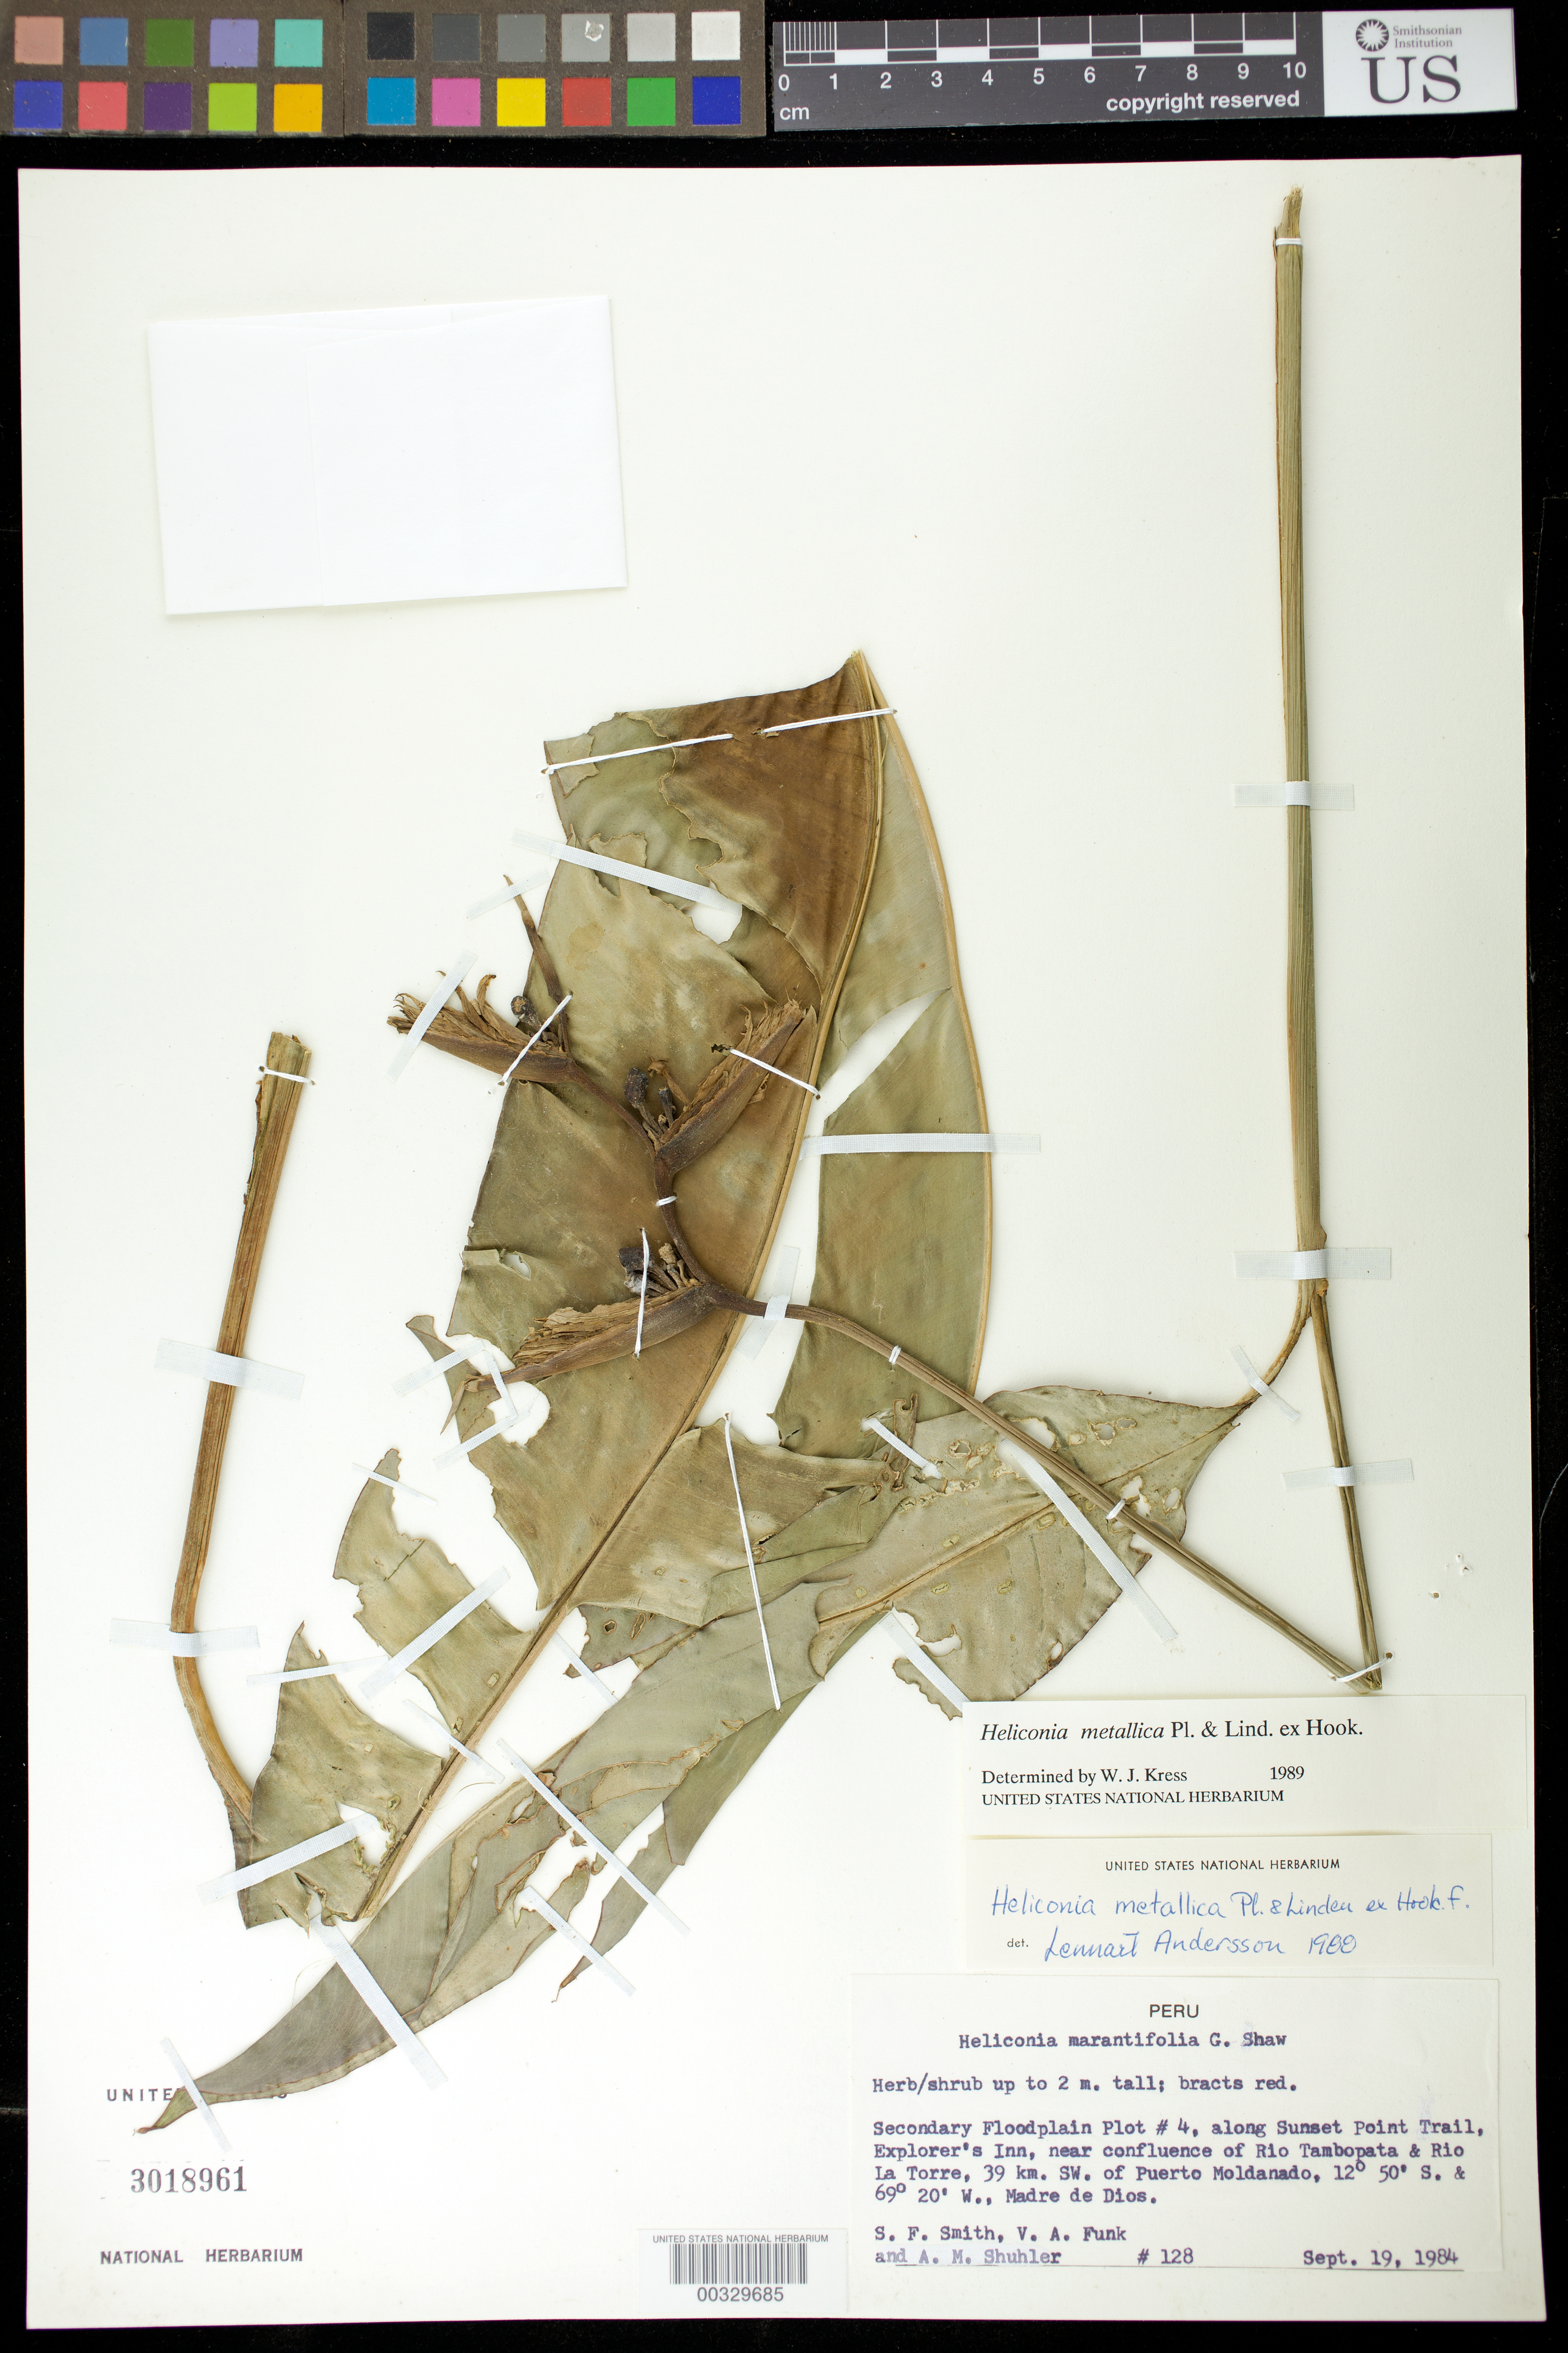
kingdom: Plantae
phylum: Tracheophyta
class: Liliopsida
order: Zingiberales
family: Heliconiaceae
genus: Heliconia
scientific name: Heliconia metallica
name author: Planch. & Linden ex Hook.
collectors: S.F. Smith, V. Funk & A. Shuhler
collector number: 128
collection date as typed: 19 Sep 1984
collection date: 1984-09-19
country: Peru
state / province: Madre de Dios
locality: Secondary floodplain plot #4, along sunset point trail, explorer's inn, near confluence of rio tambopata and rio la torre, ...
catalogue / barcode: US 3018961